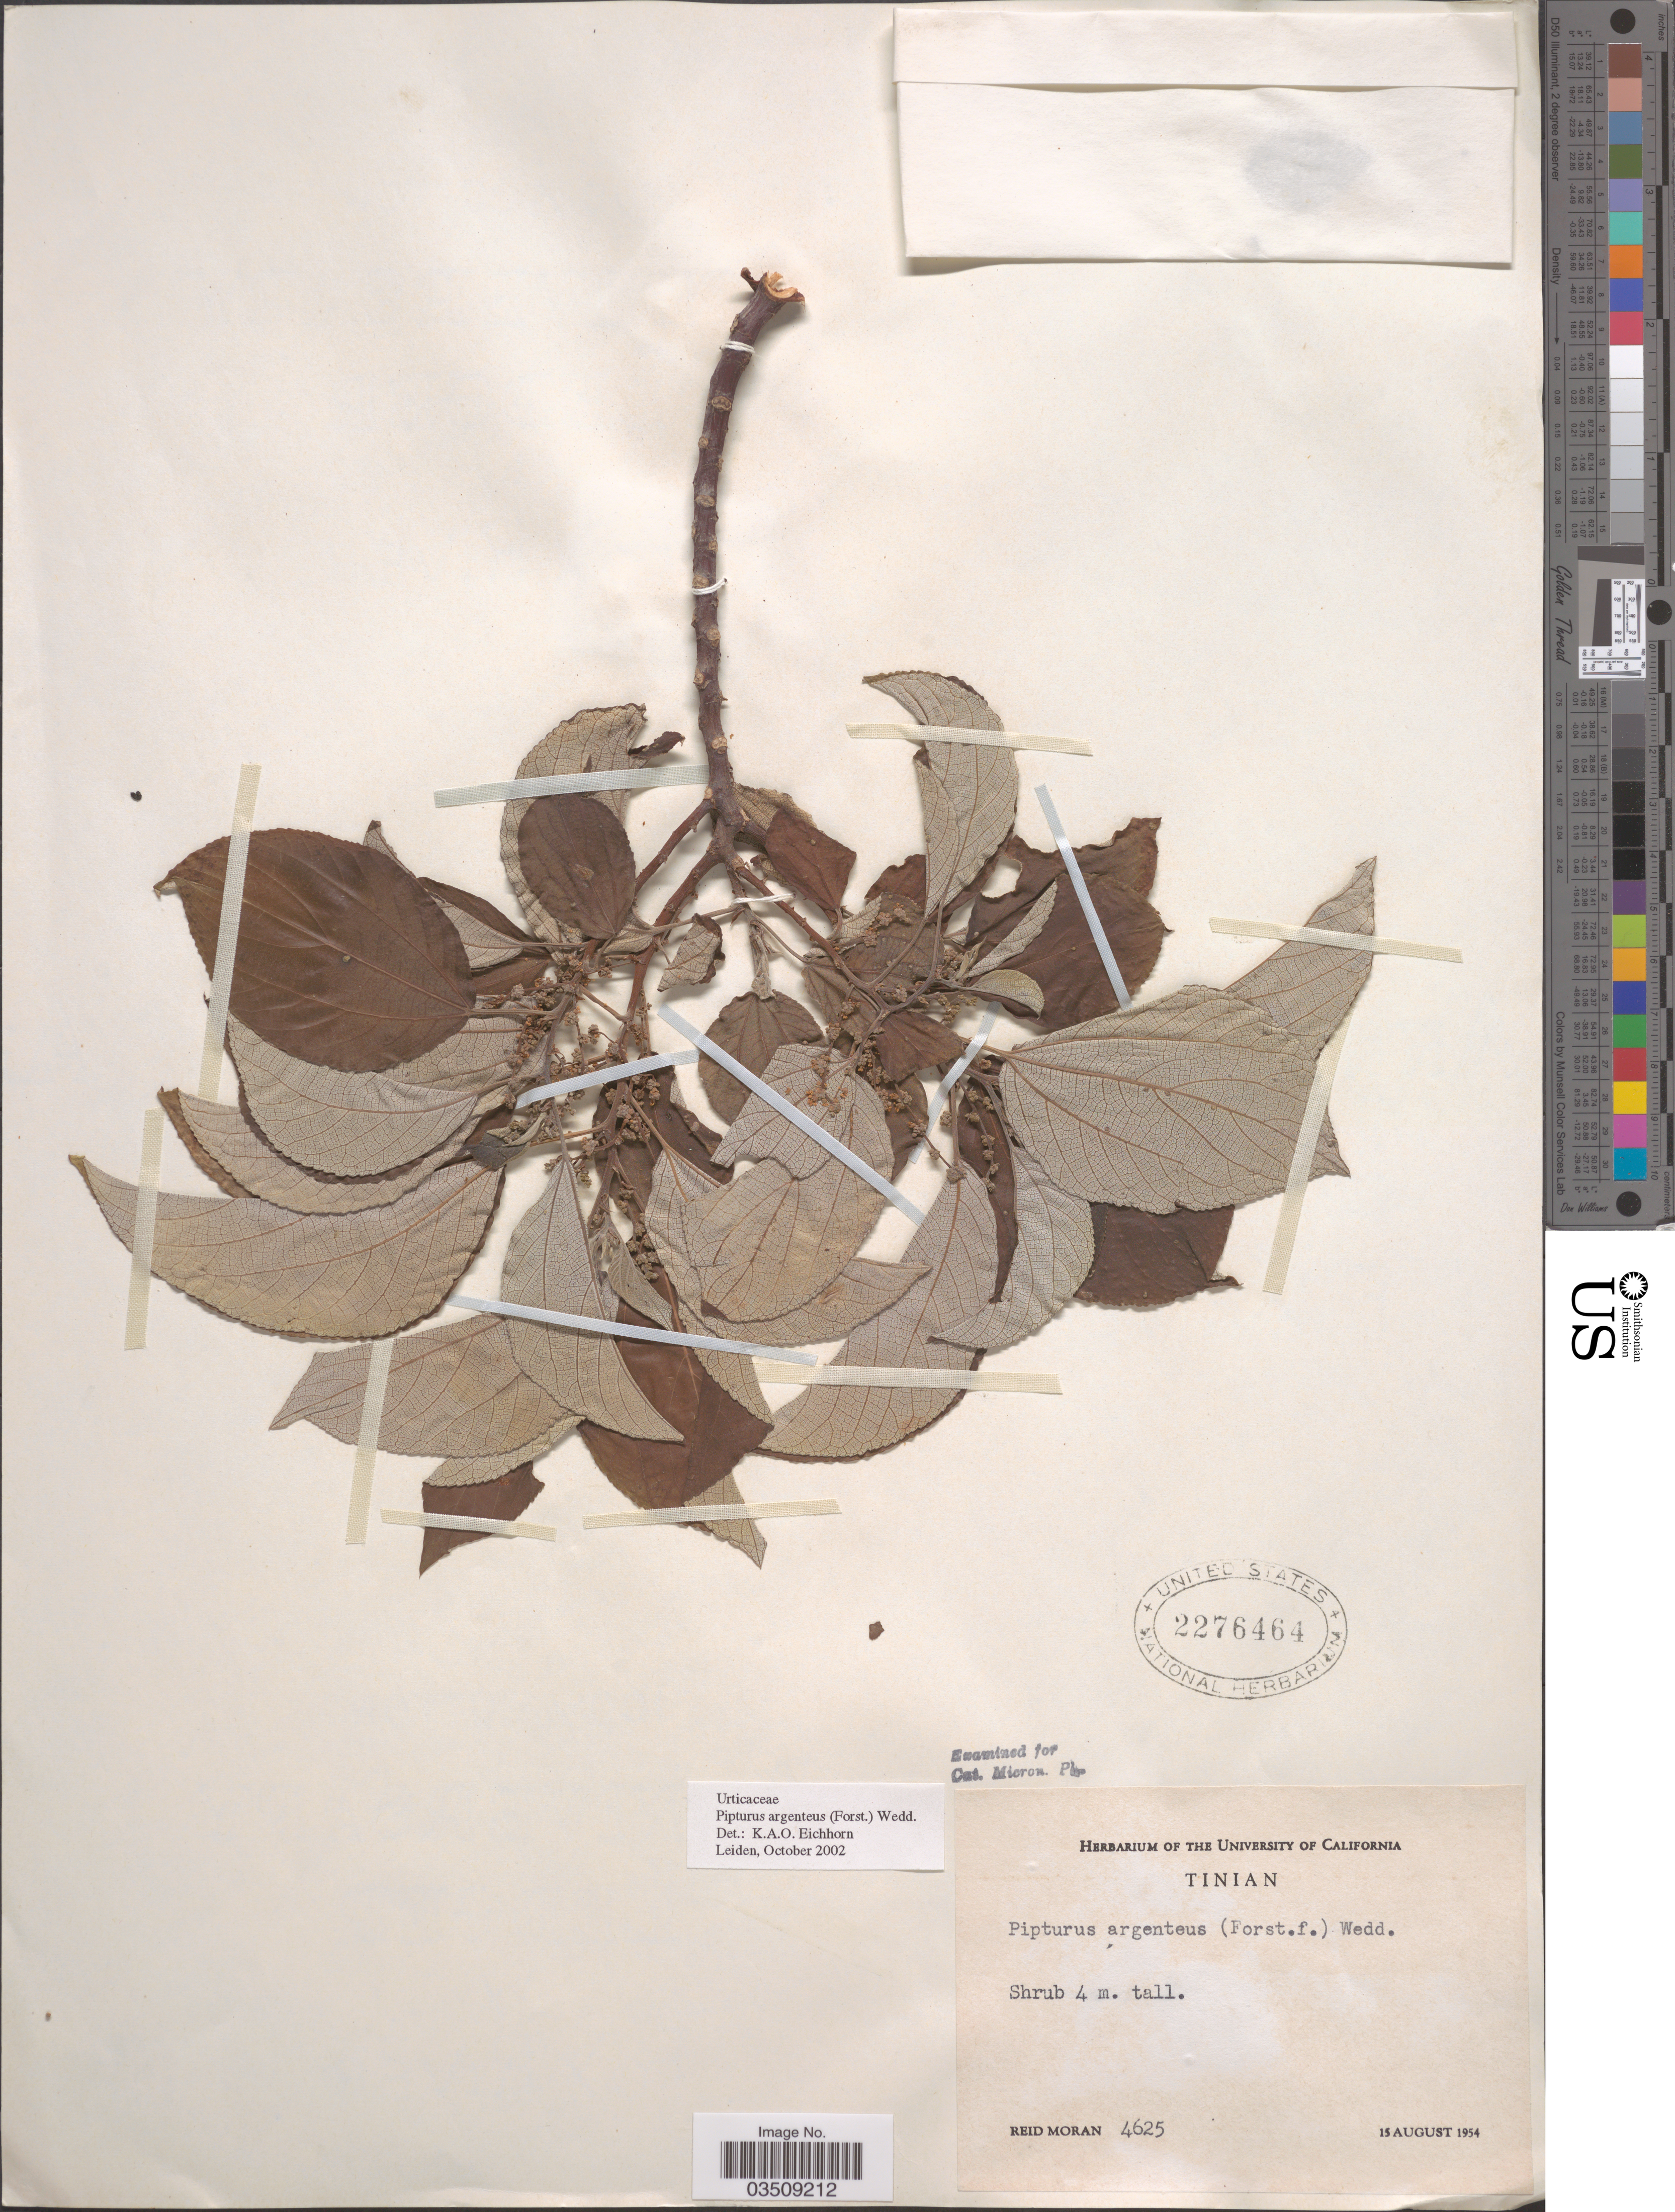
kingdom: Plantae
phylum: Tracheophyta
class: Magnoliopsida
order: Rosales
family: Urticaceae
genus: Pipturus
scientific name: Pipturus argenteus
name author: (G. Forst.) Wedd.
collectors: R. Moran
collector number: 4625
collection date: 1954-08-15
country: Northern Mariana Islands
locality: Tinian.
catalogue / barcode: US 2276464